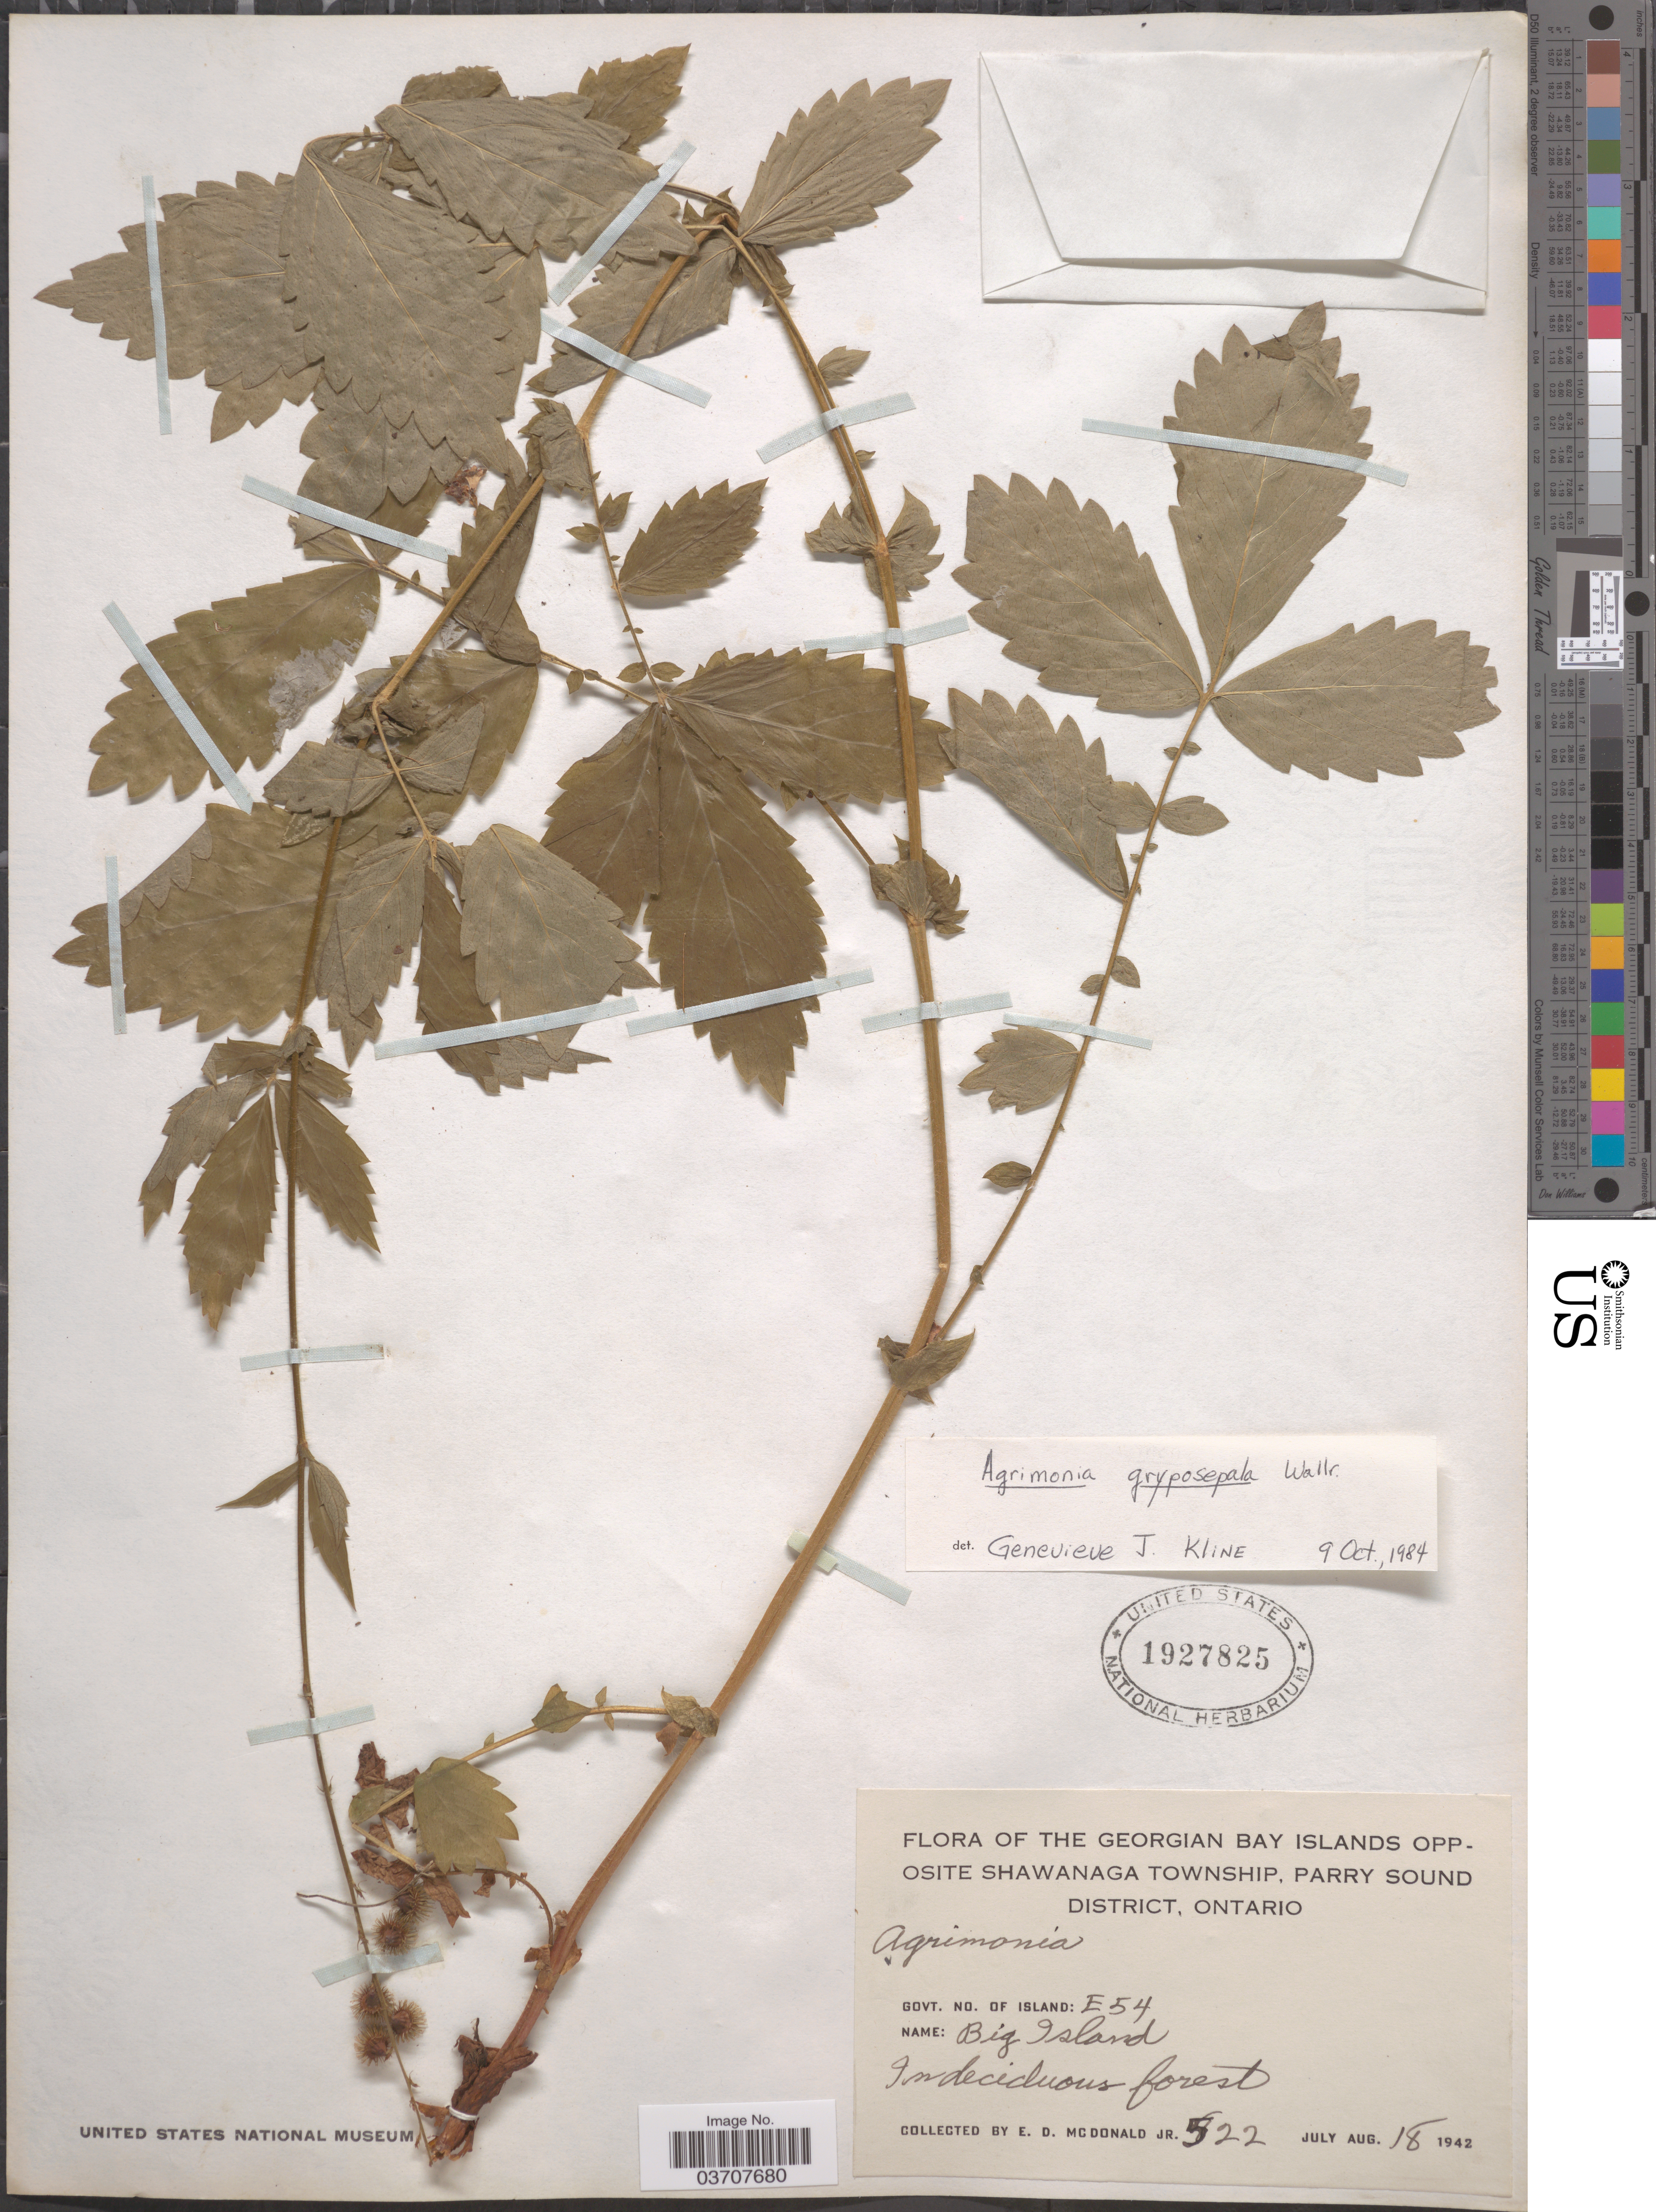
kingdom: Plantae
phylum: Tracheophyta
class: Magnoliopsida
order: Rosales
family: Rosaceae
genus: Agrimonia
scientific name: Agrimonia gryposepala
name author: Wallr.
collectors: E. D. McDonald Jr.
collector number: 522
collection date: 1942-07-18/1942-08-18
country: Canada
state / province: Ontario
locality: The Georgian Bay Islands opposite Shawanaga Township, Parry Sound District. Govt. No. of Island: E54. Name: Big Island.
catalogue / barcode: US 1927825